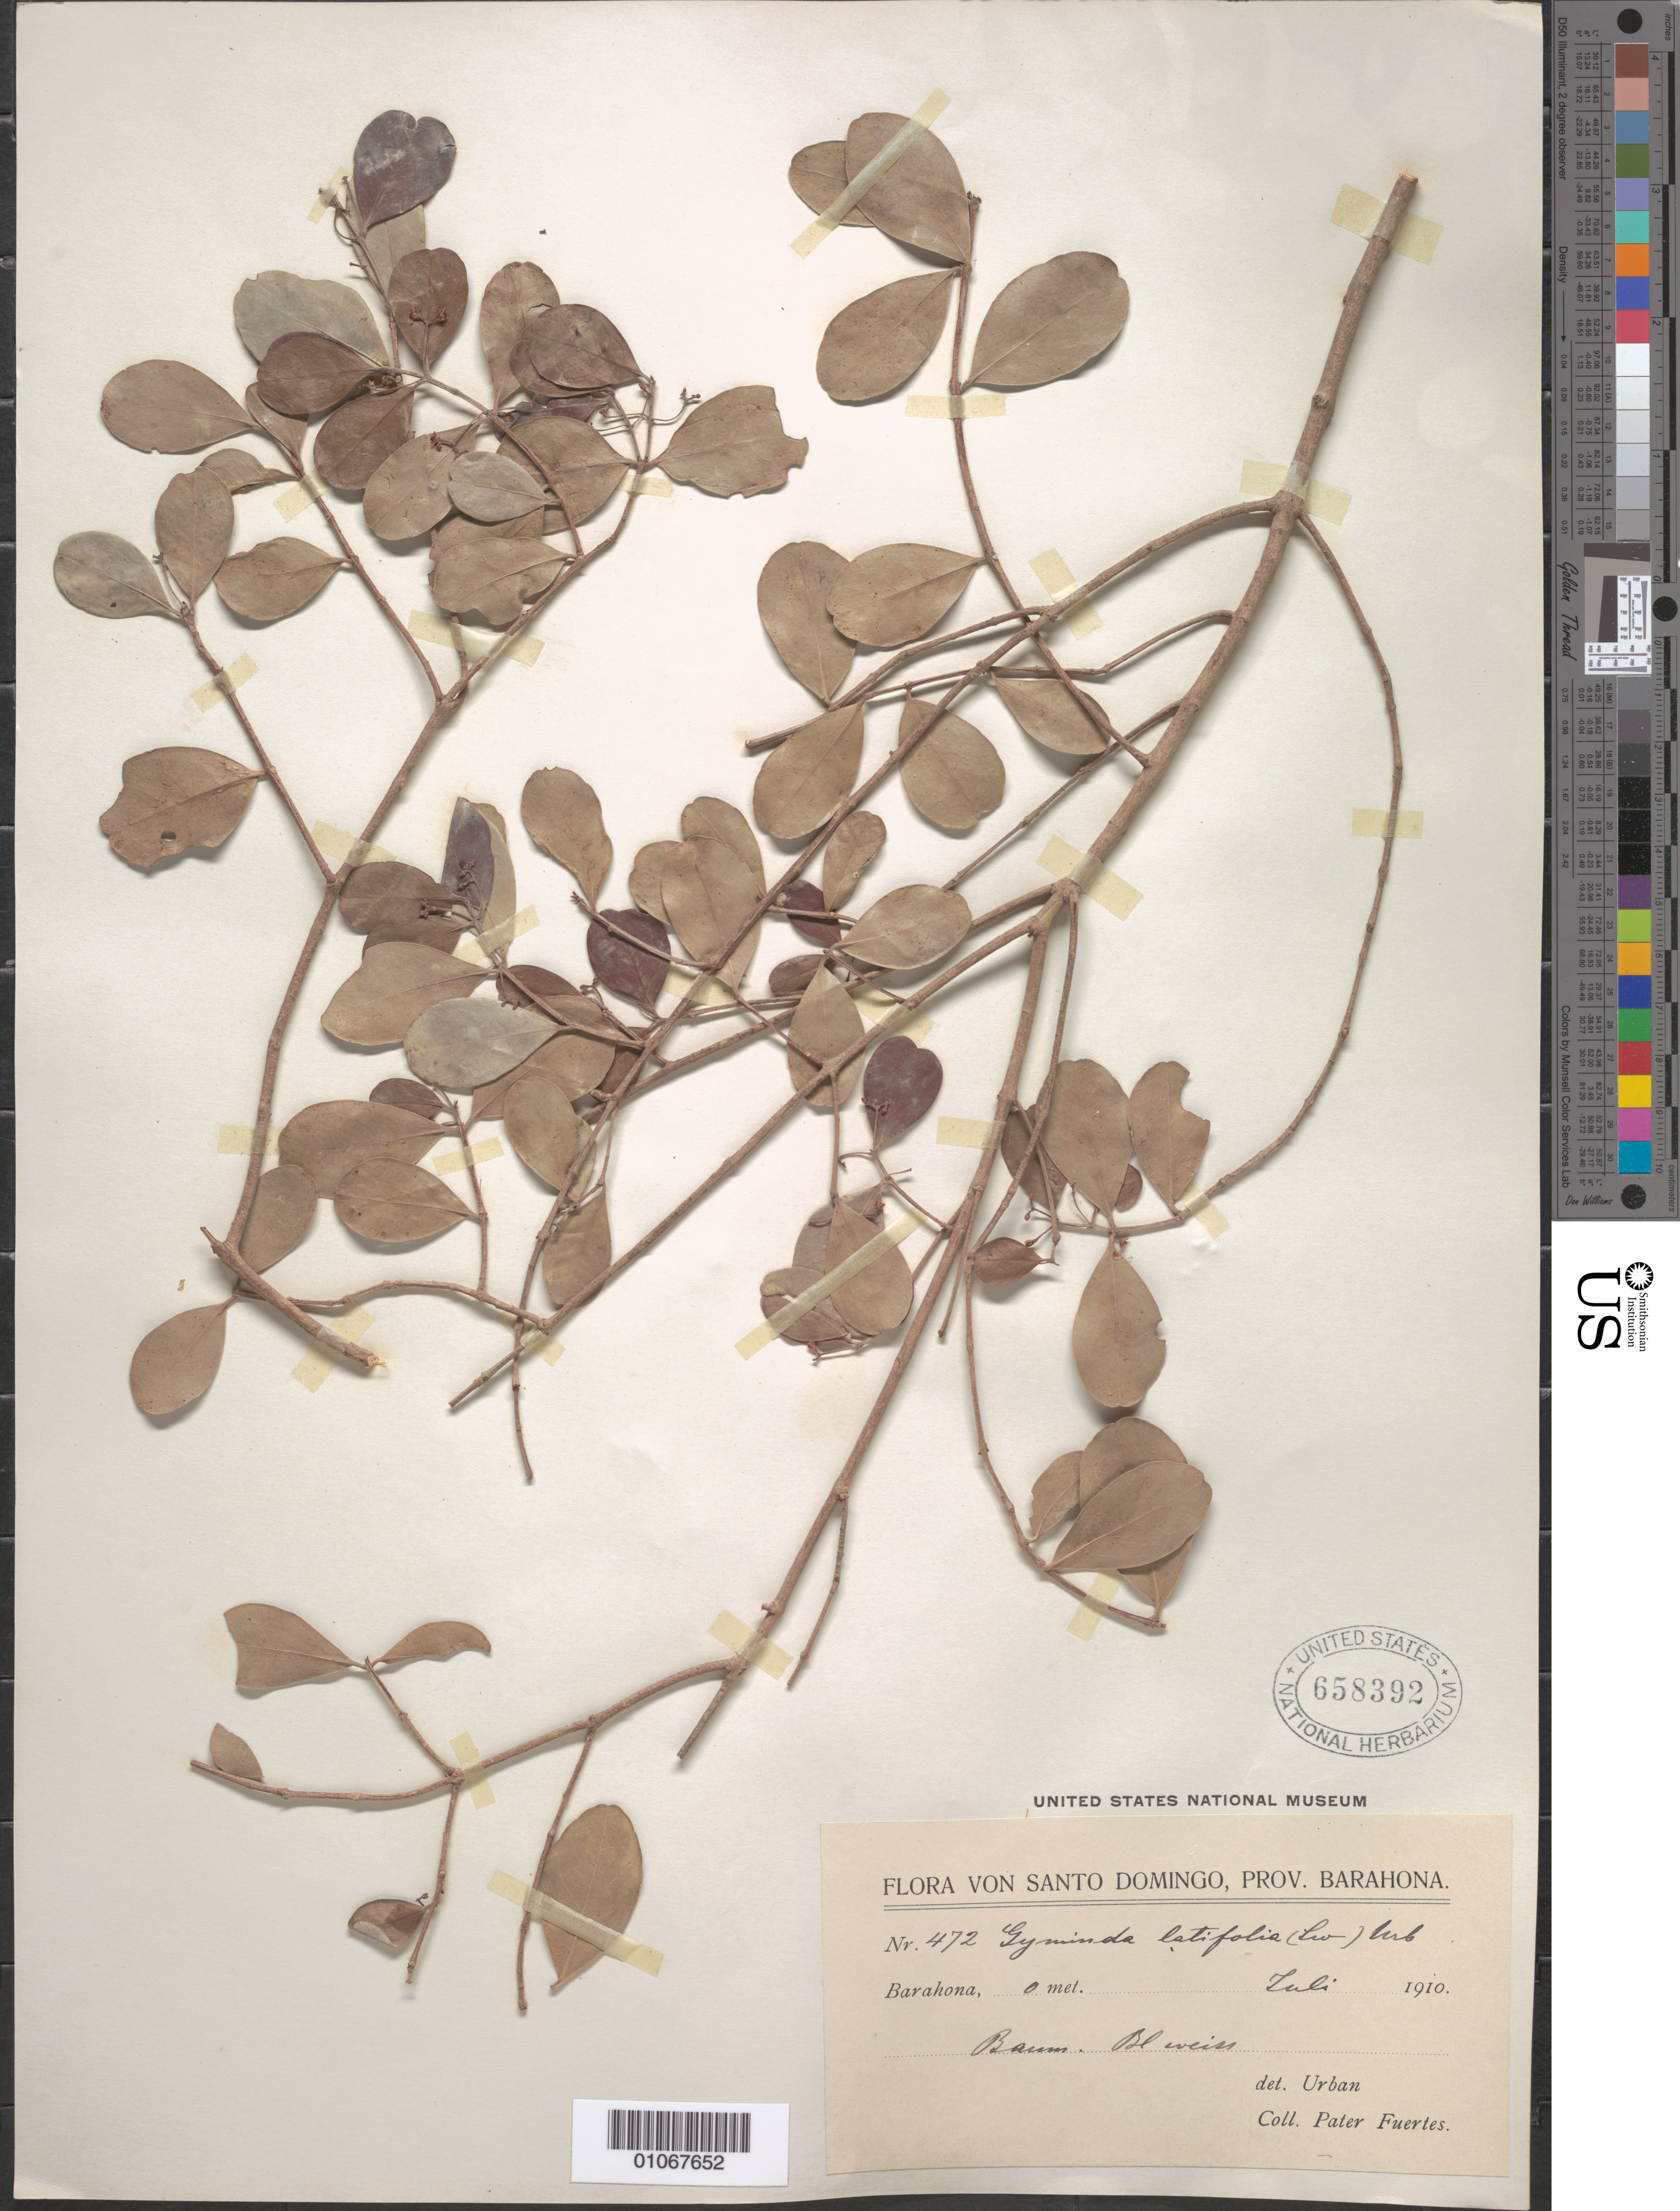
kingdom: Plantae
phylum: Tracheophyta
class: Magnoliopsida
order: Celastrales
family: Celastraceae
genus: Gyminda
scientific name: Gyminda latifolia subsp. latifolia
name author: (Sw.) Urb.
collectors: P. Fuertes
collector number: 472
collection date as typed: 01 Jan 1910 to 31 Dec 1910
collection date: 1910-01-01/1910-12-31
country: Dominican Republic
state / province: Santo Domingo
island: Hispaniola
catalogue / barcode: US 658392